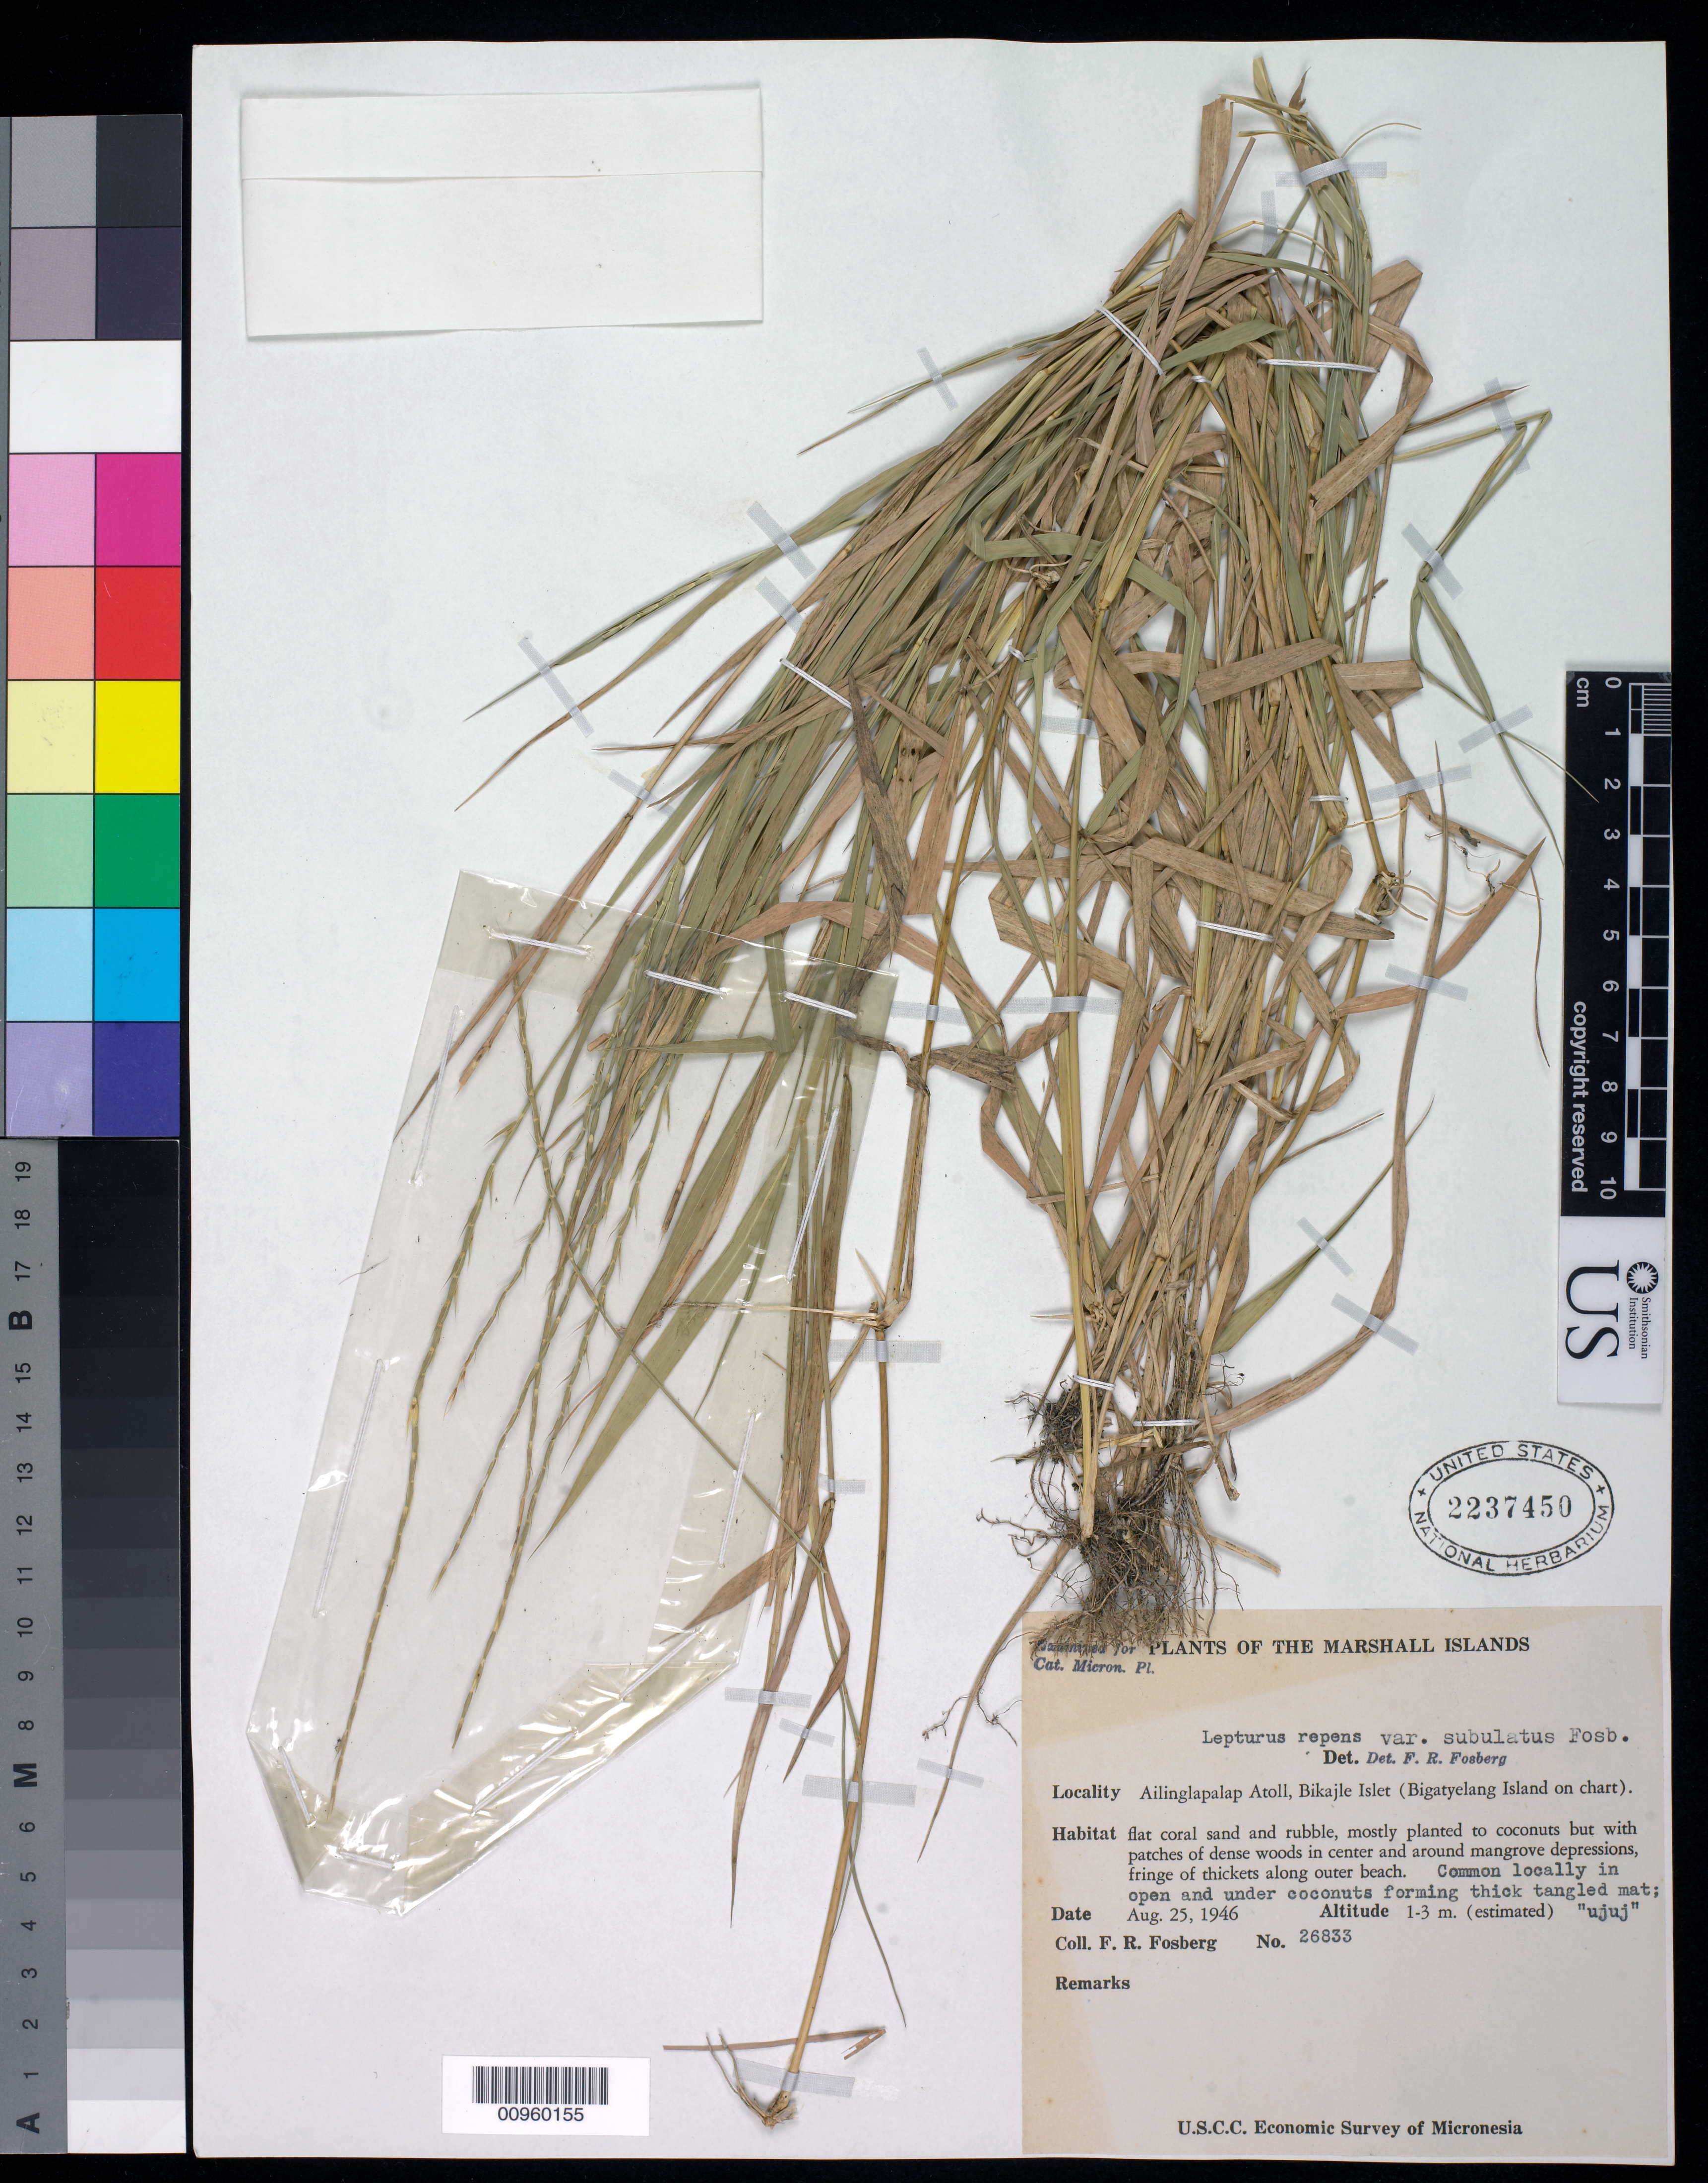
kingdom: Plantae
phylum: Tracheophyta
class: Liliopsida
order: Poales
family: Poaceae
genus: Lepturus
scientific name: Lepturus repens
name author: (J.R. Forst.) R. Br.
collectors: F. R. Fosberg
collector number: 26833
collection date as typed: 25 Aug 1946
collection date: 1946-08-25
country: Marshall Islands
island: Ailinglaplap [Ailinglapalap] Atoll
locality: Flat coral sand and rubble. Common locally in open and under cocnuts forming thick mat.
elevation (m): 1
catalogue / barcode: US 2237450